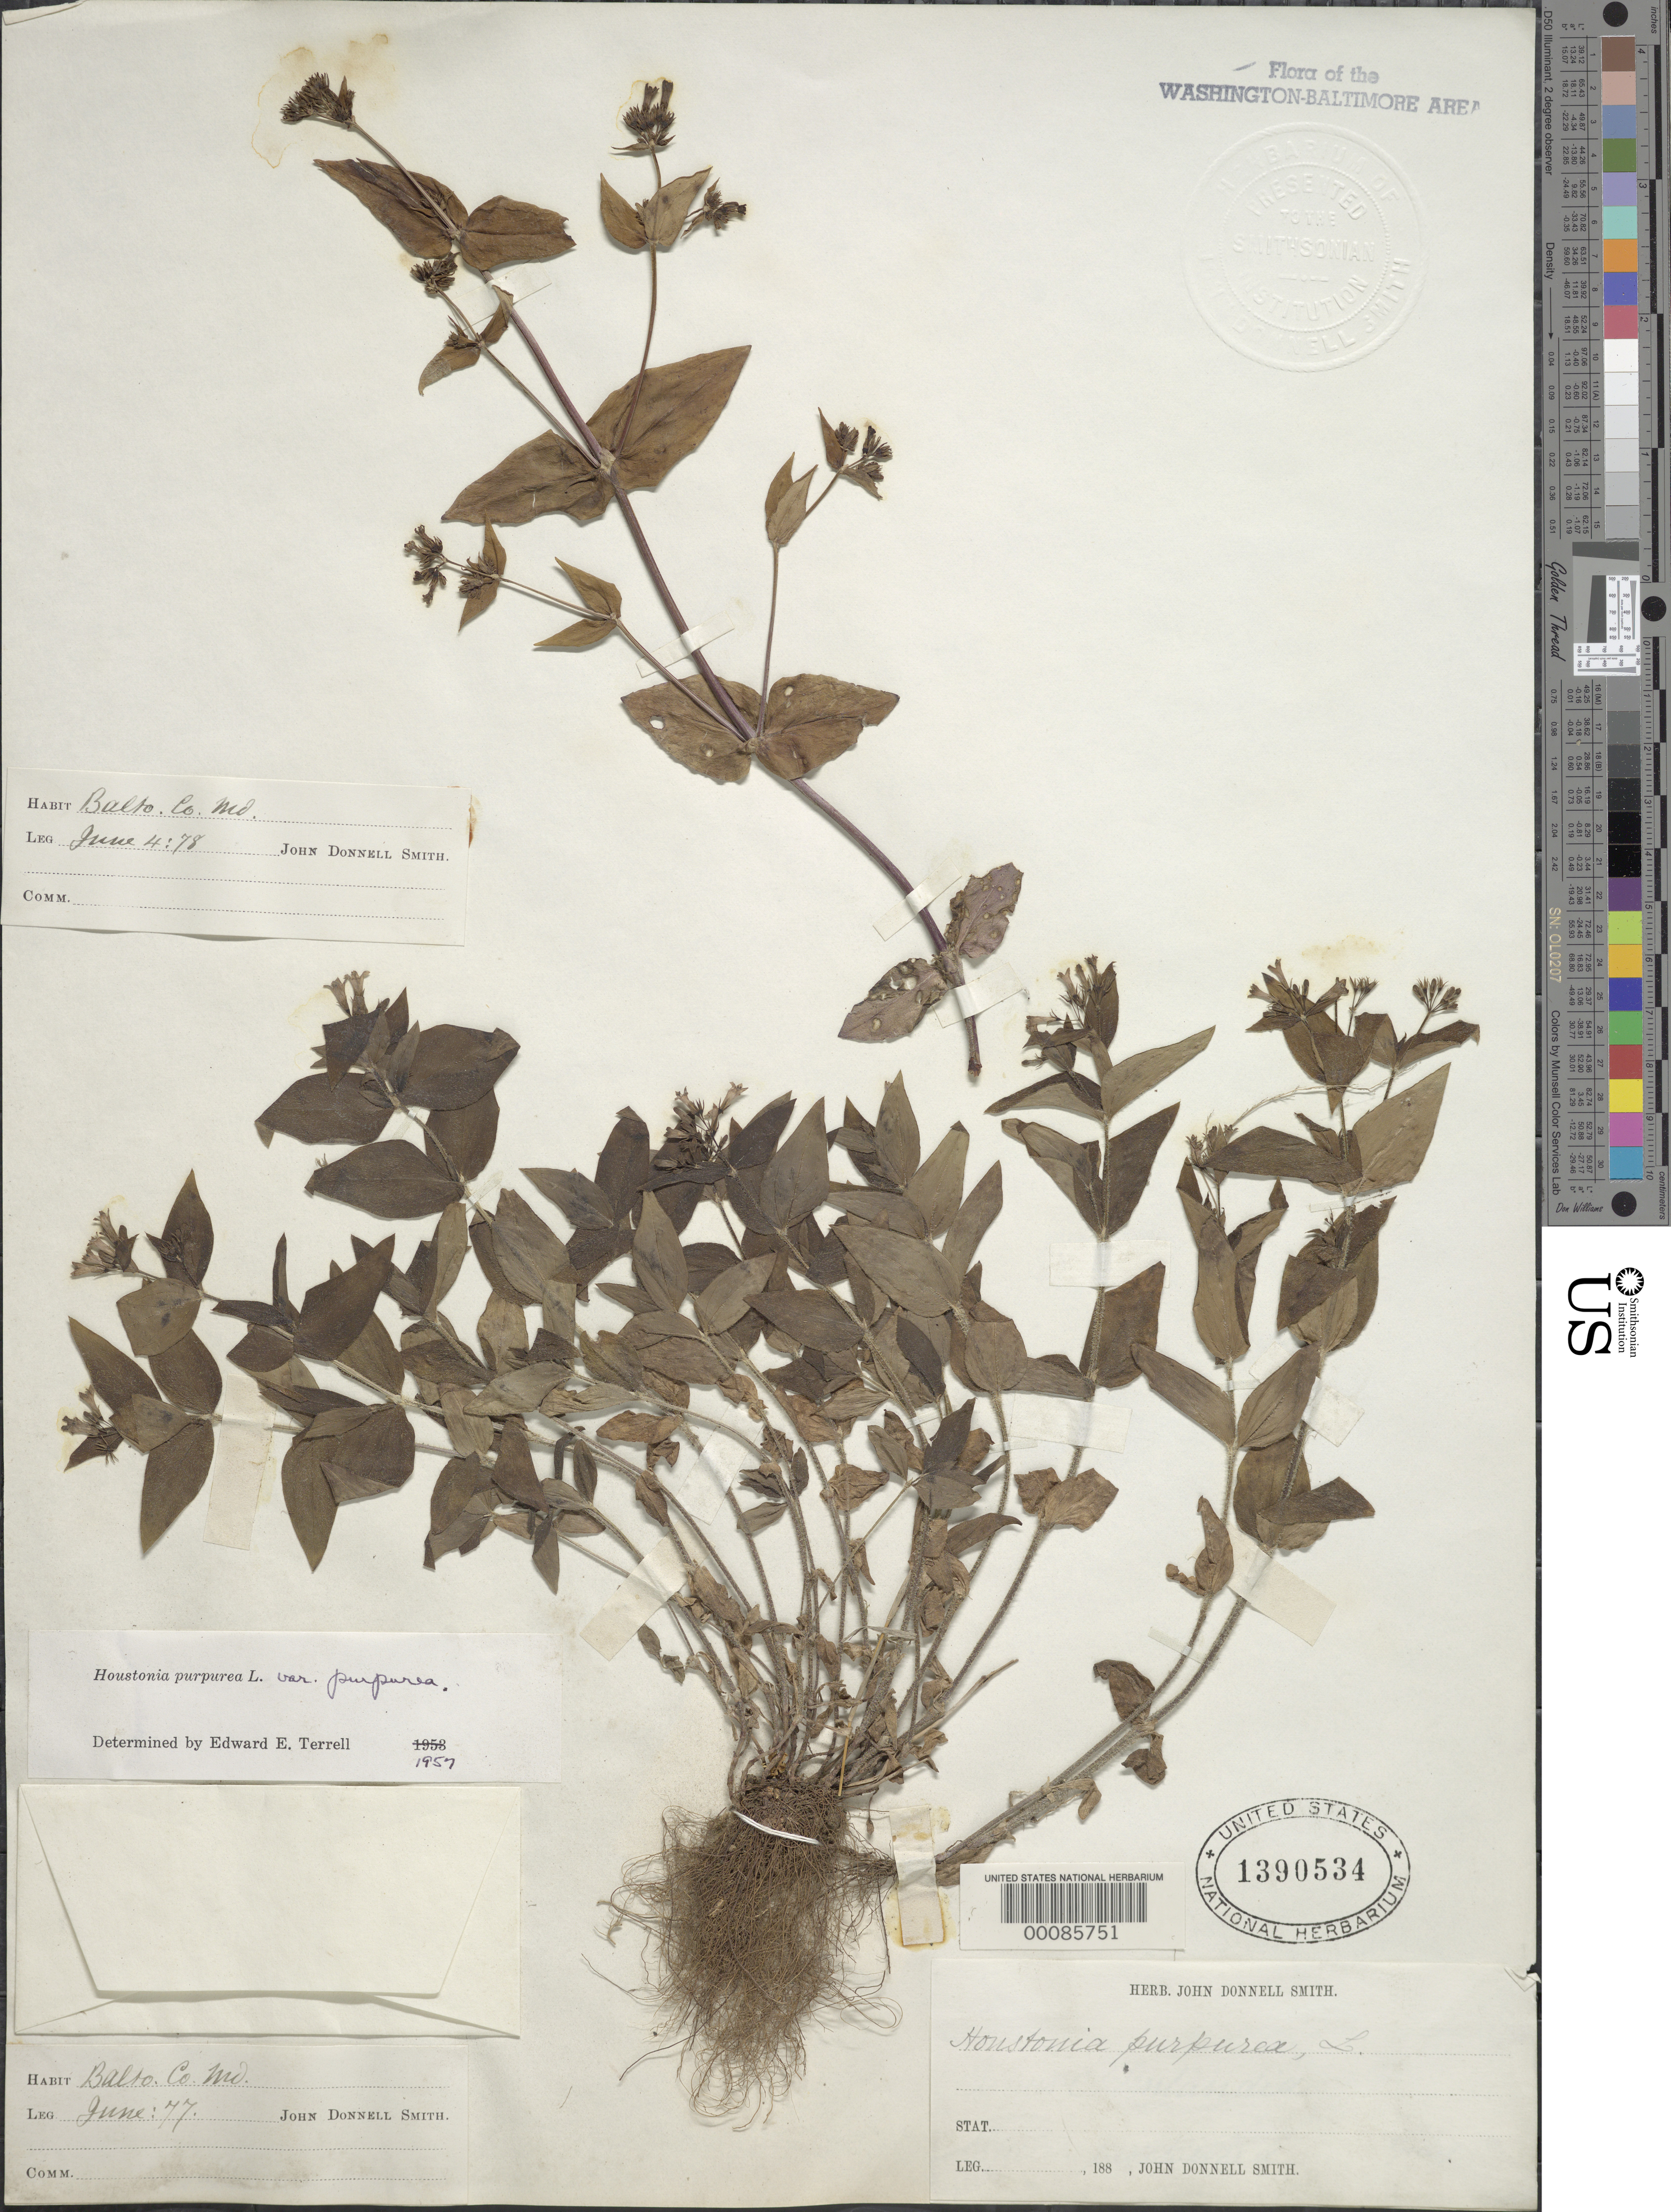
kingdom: Plantae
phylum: Tracheophyta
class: Magnoliopsida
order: Gentianales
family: Rubiaceae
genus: Houstonia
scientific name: Houstonia purpurea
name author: L.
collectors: J. Donnell Smith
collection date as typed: Jun 1877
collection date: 1877-06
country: United States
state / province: Maryland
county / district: Baltimore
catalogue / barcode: US 1390534